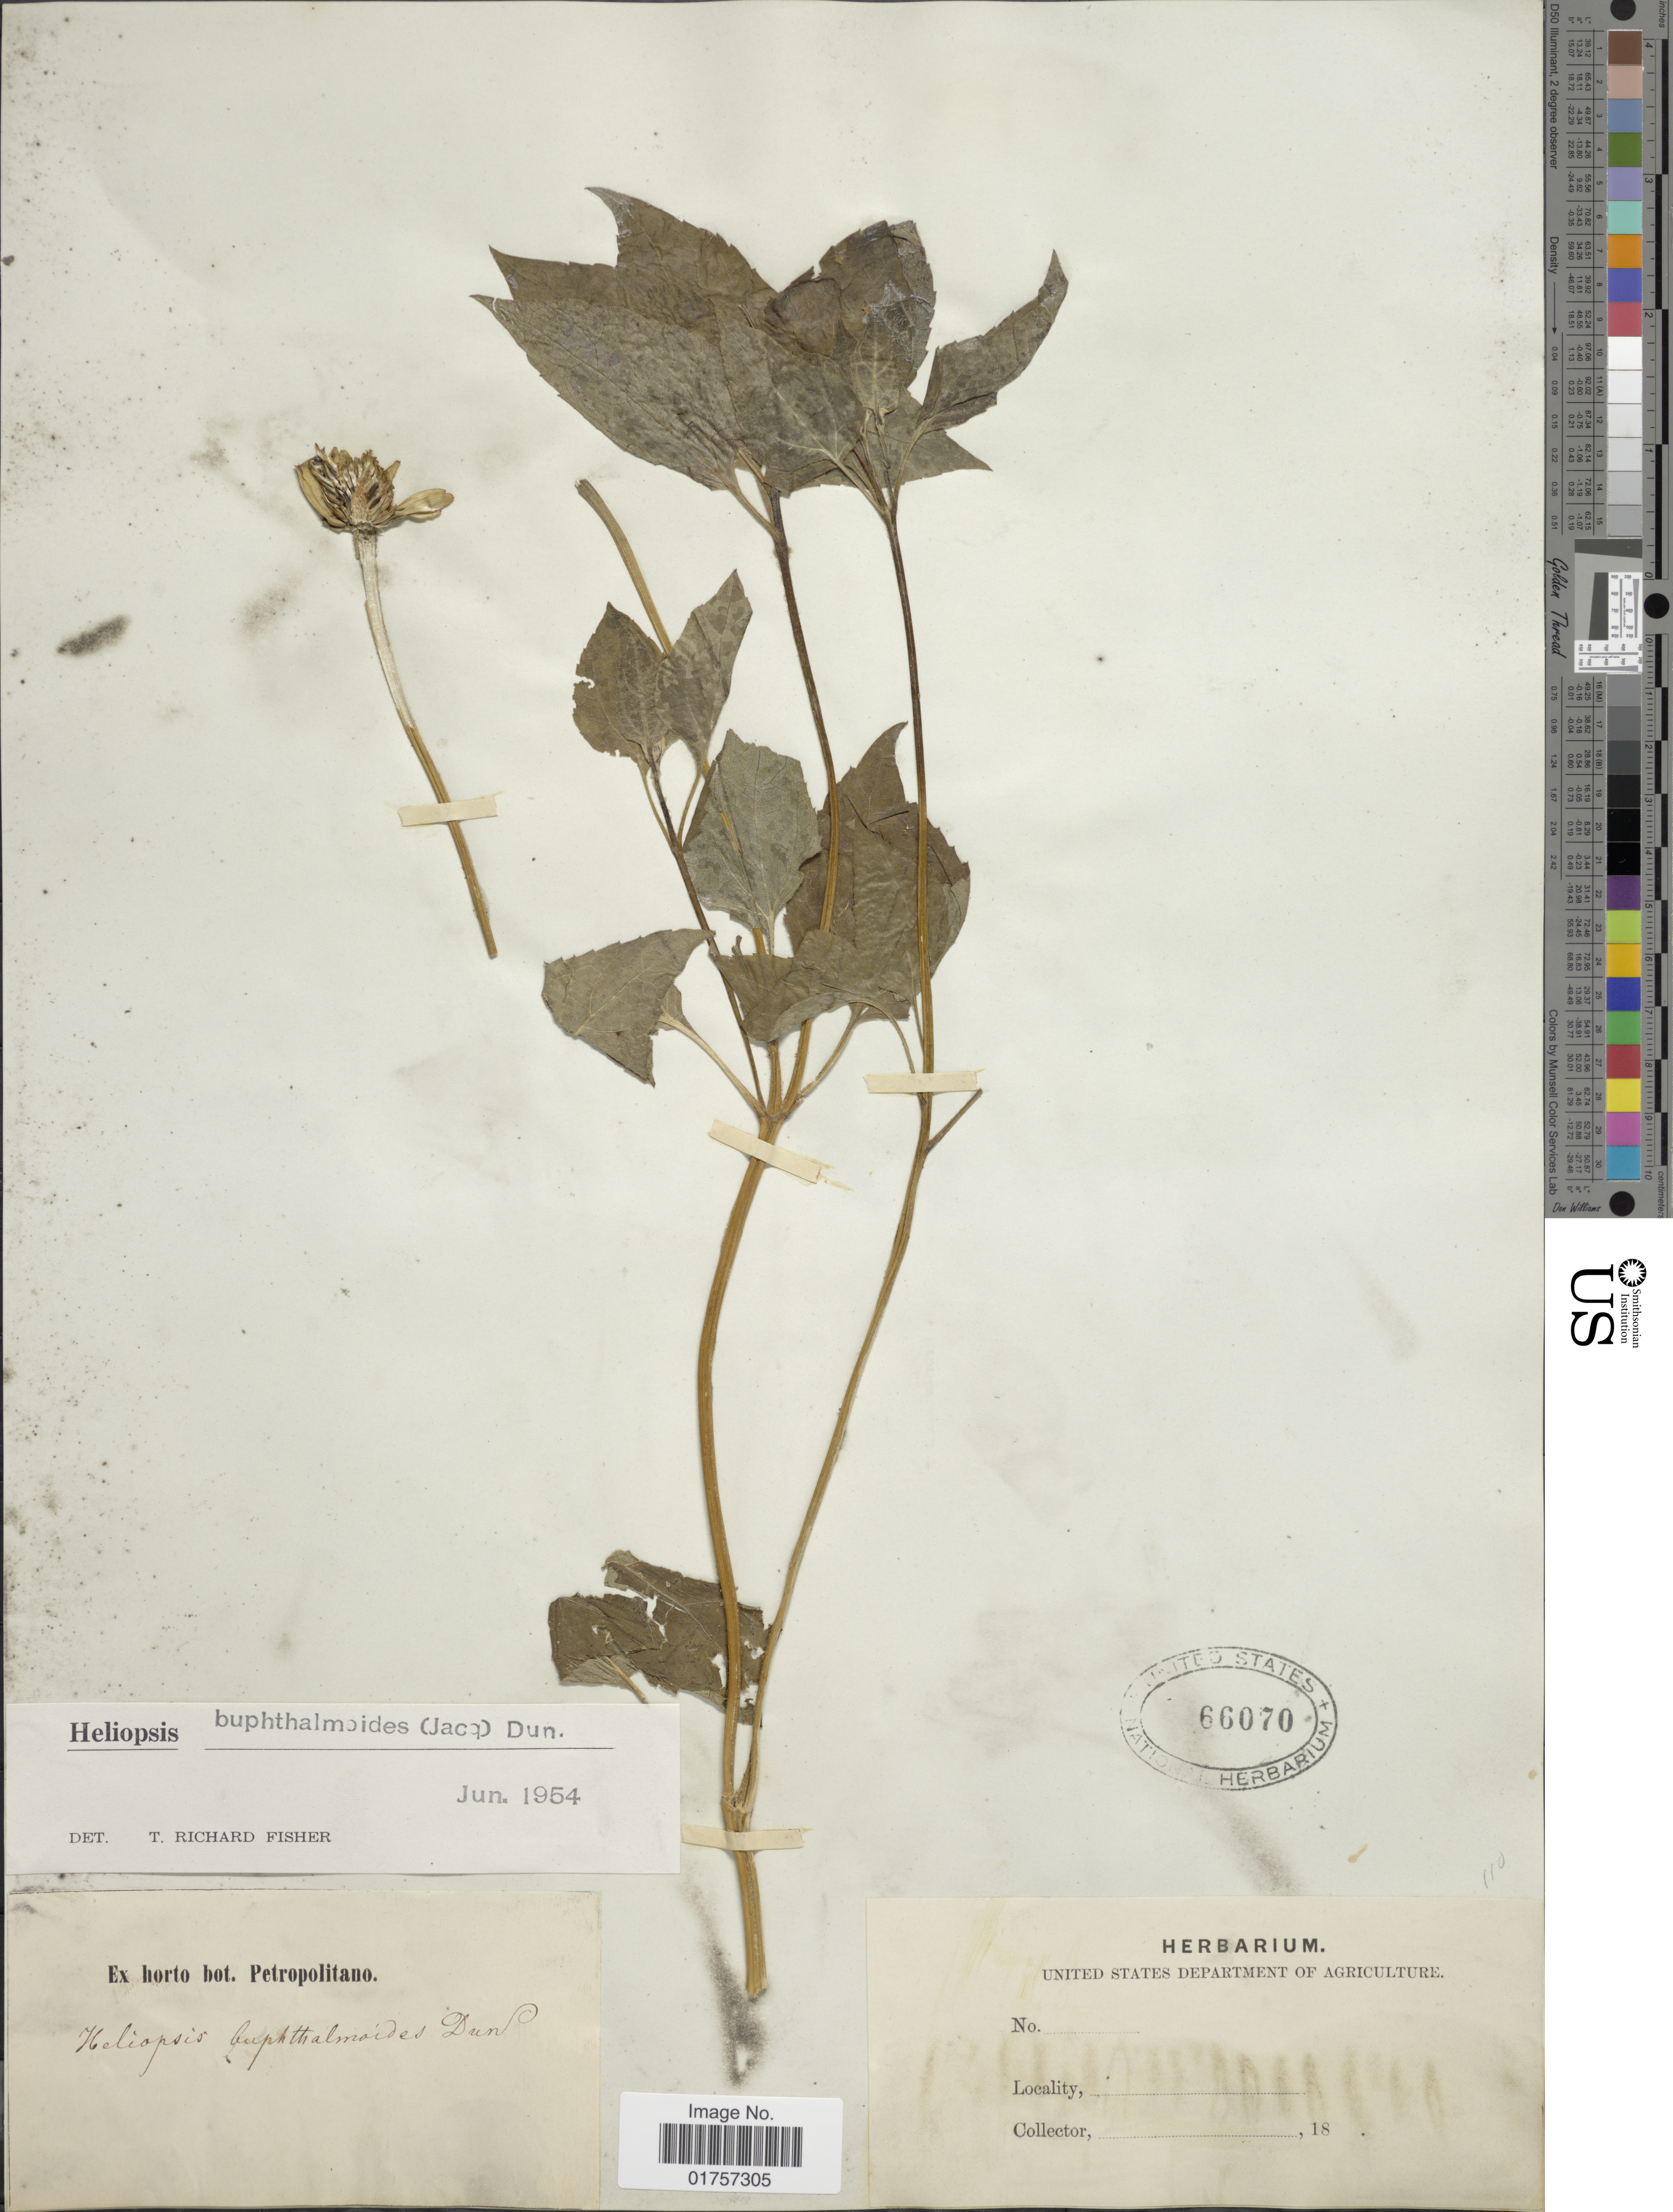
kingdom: Plantae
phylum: Tracheophyta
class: Magnoliopsida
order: Asterales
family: Asteraceae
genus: Heliopsis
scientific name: Heliopsis buphthalmoides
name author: (Jacq.) Dunal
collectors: United States Department of Agriculture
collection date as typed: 18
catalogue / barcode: US 66070